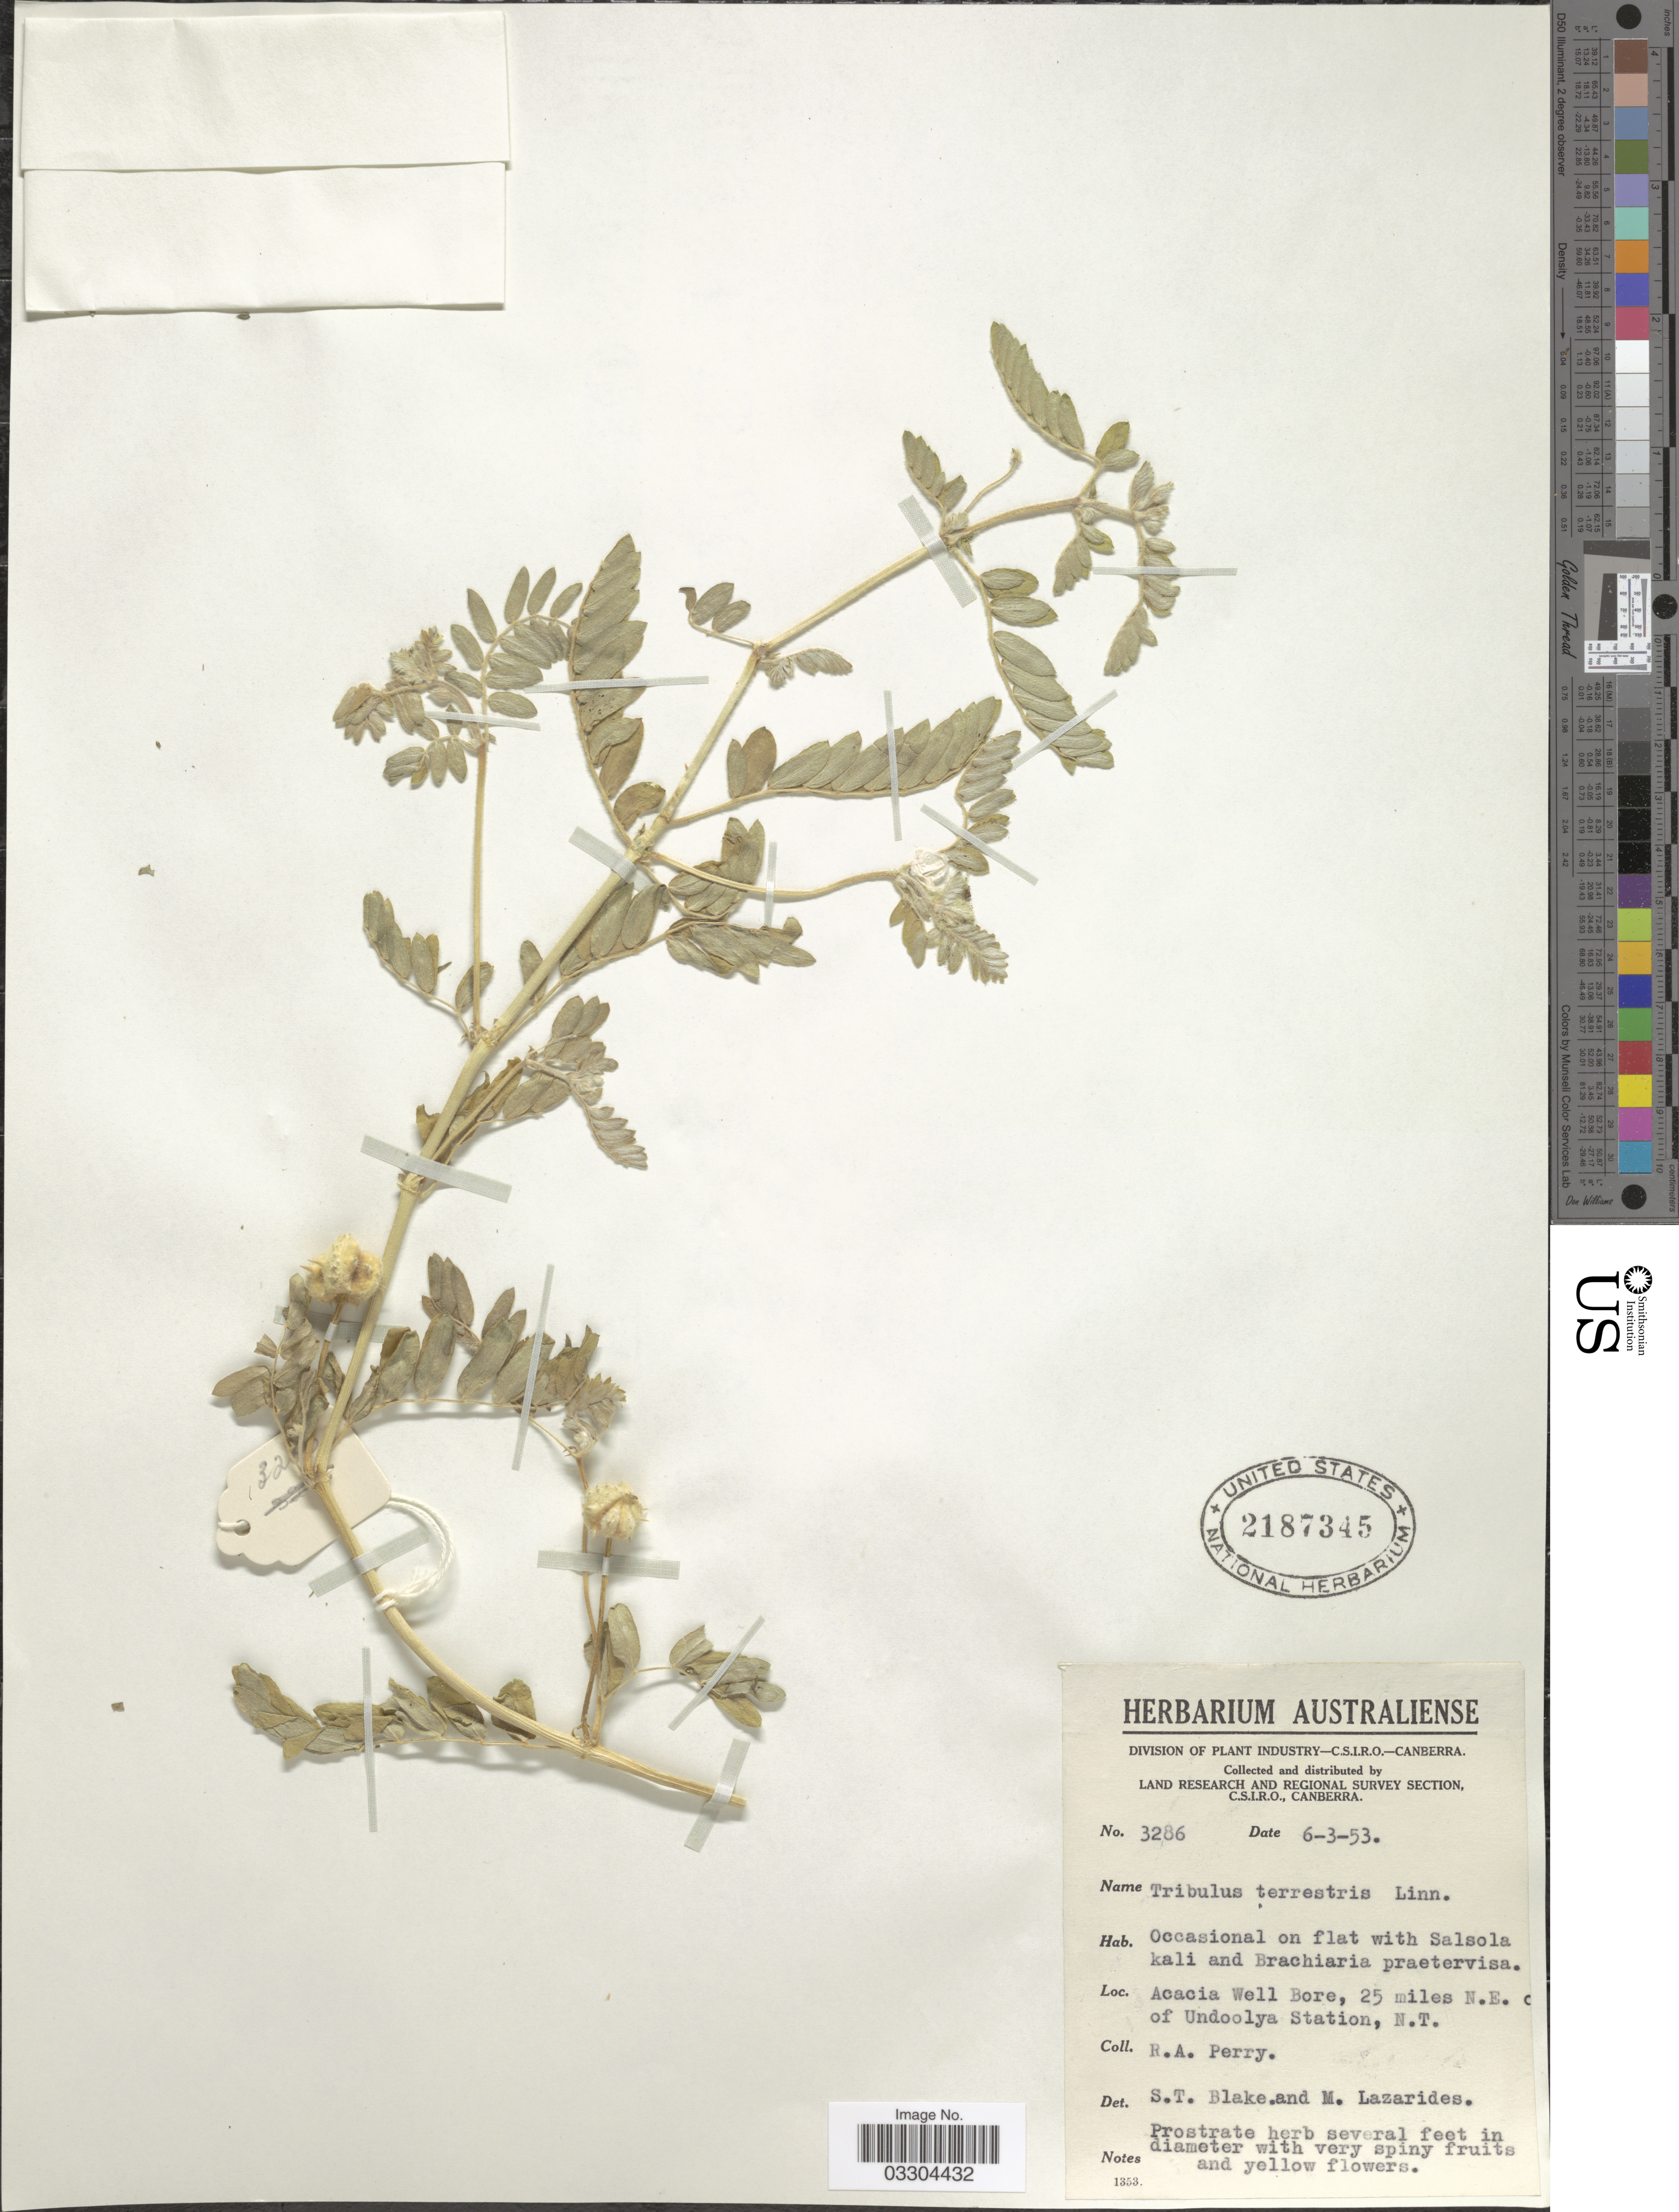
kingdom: Plantae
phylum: Tracheophyta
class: Magnoliopsida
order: Zygophyllales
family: Zygophyllaceae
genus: Tribulus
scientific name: Tribulus terrestris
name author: L.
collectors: Perry, R. A.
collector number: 3286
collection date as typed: Transcribed d/m/y: 6/3/53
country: Australia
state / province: Northern Territory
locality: Acacia Well Bore, 25 miles N. E. of Undoolya Station, N. T.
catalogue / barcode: US 2187345